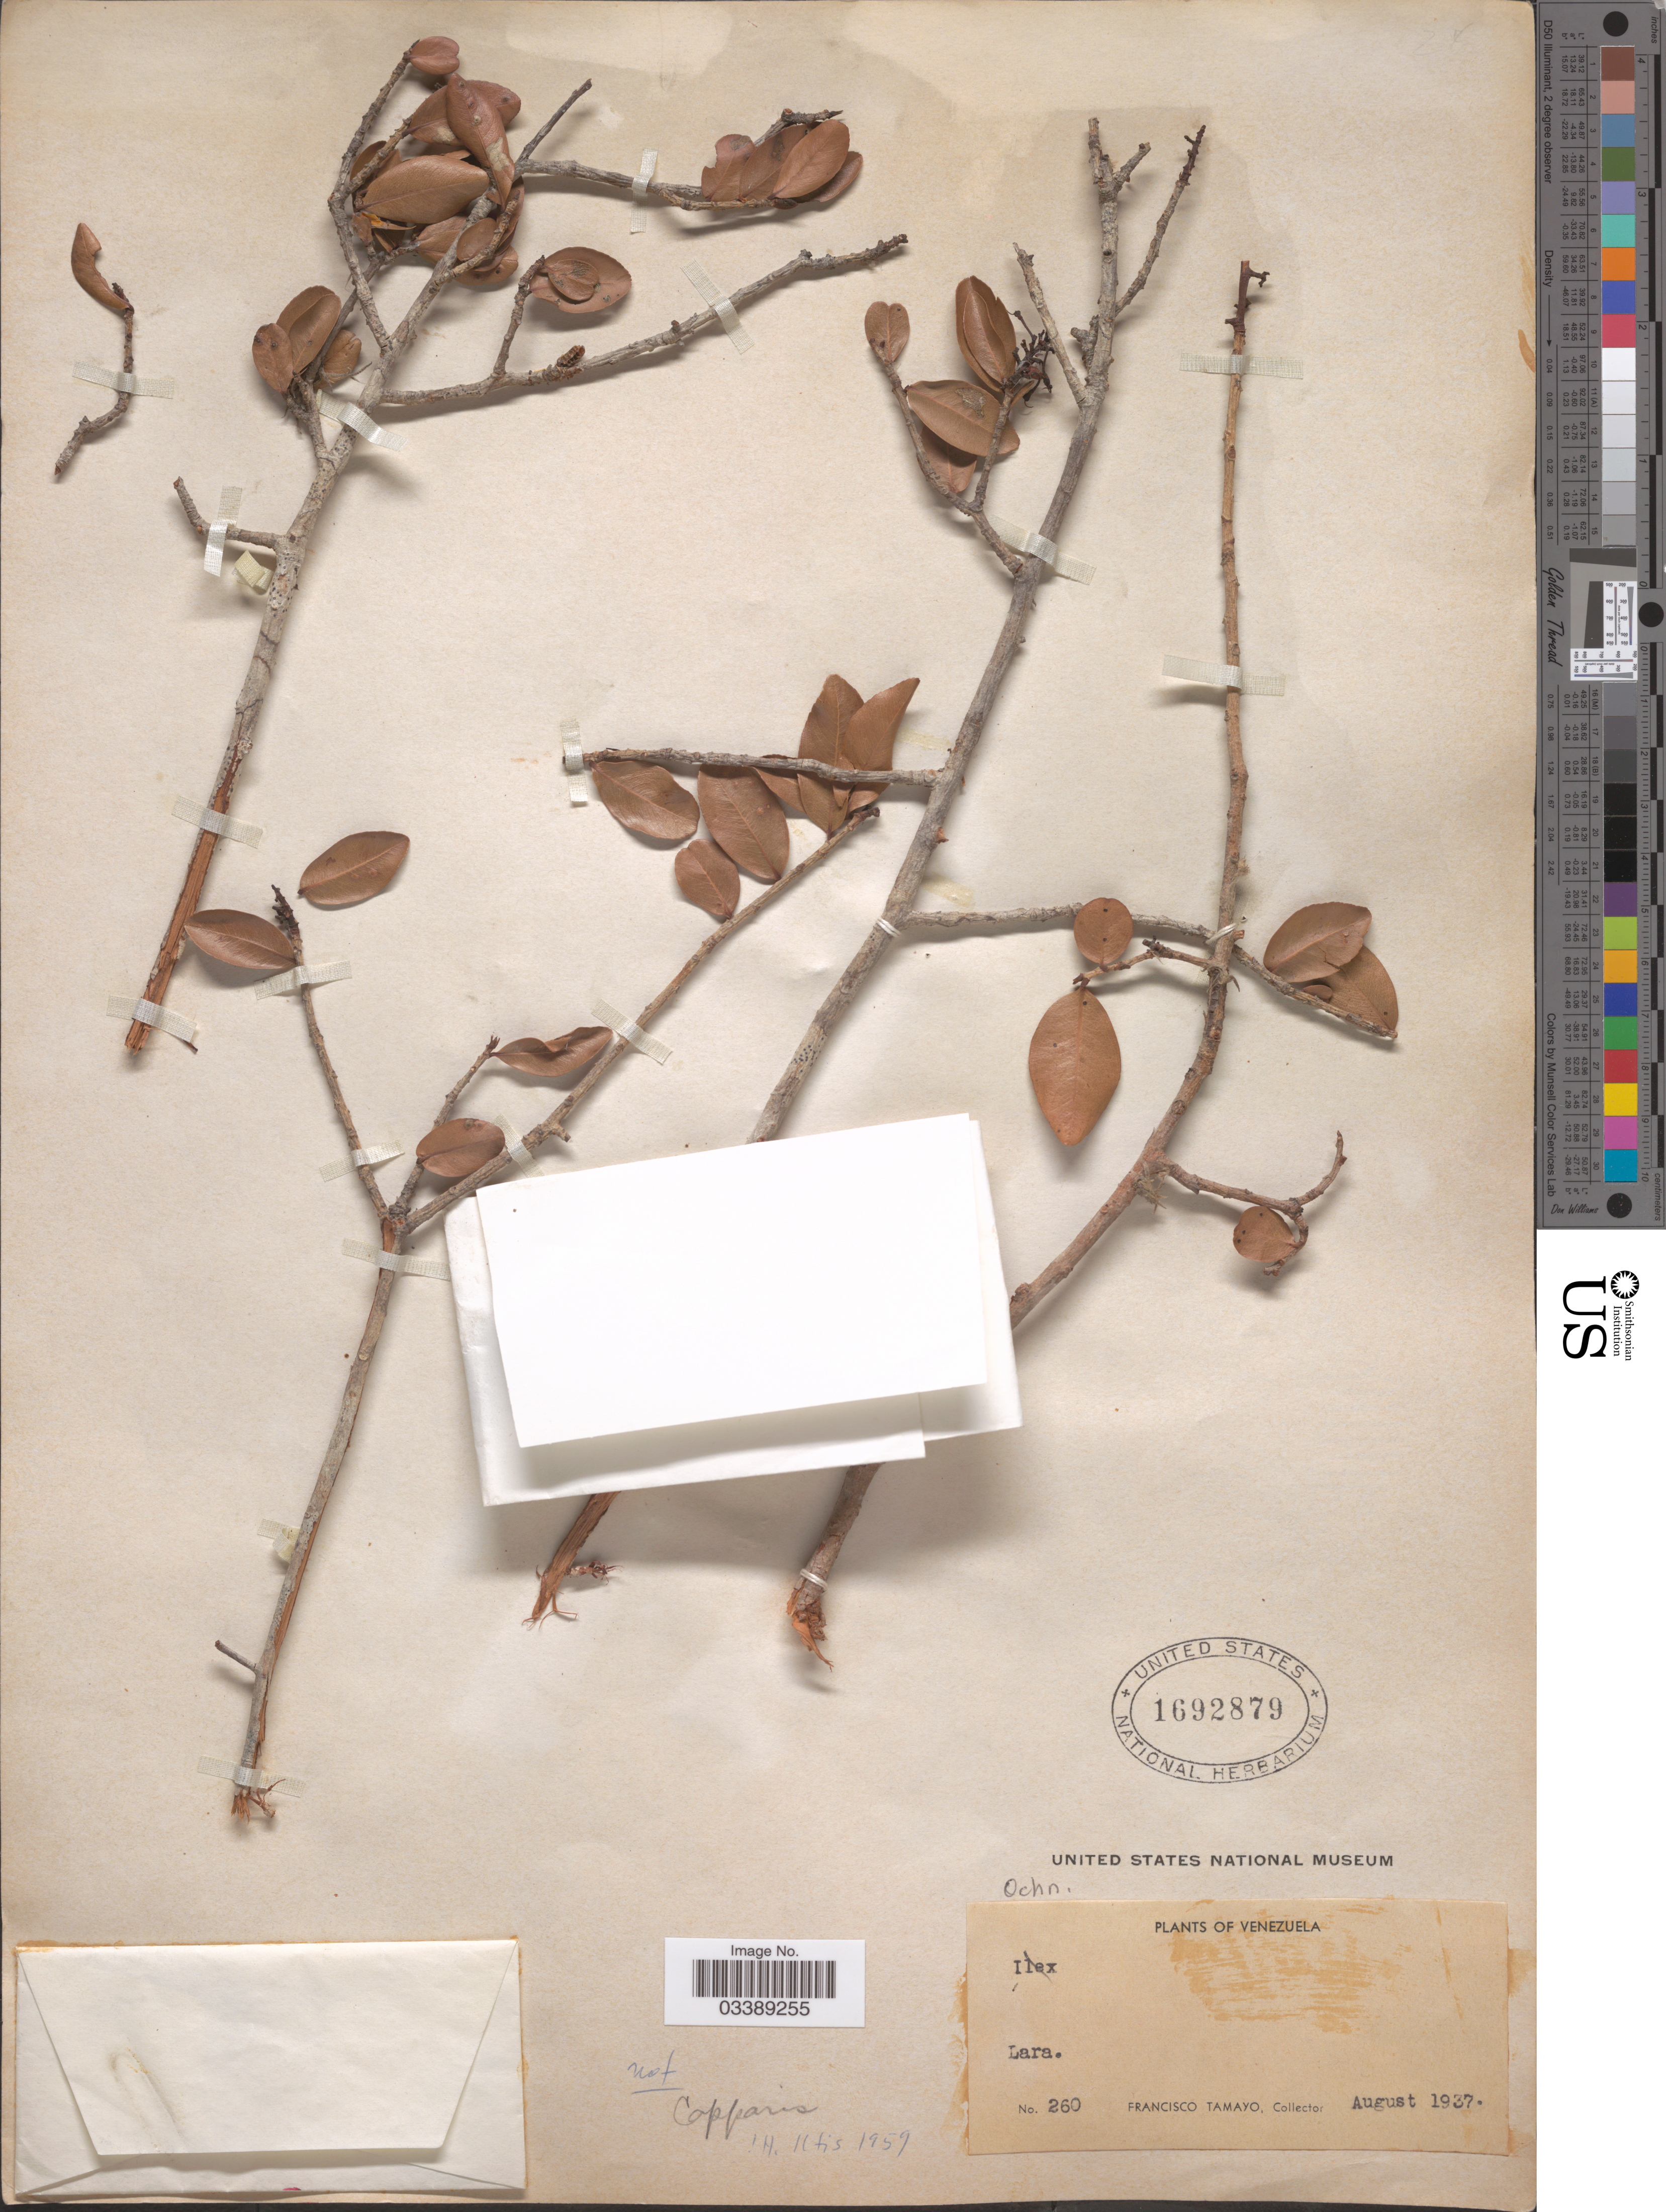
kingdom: Plantae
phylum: Tracheophyta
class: Magnoliopsida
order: Malpighiales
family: Ochnaceae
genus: Ouratea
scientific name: Ouratea larae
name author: Sastre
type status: Isotype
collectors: F. Tamayo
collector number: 260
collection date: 1937-08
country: Venezuela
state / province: Lara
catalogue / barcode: US 1692879